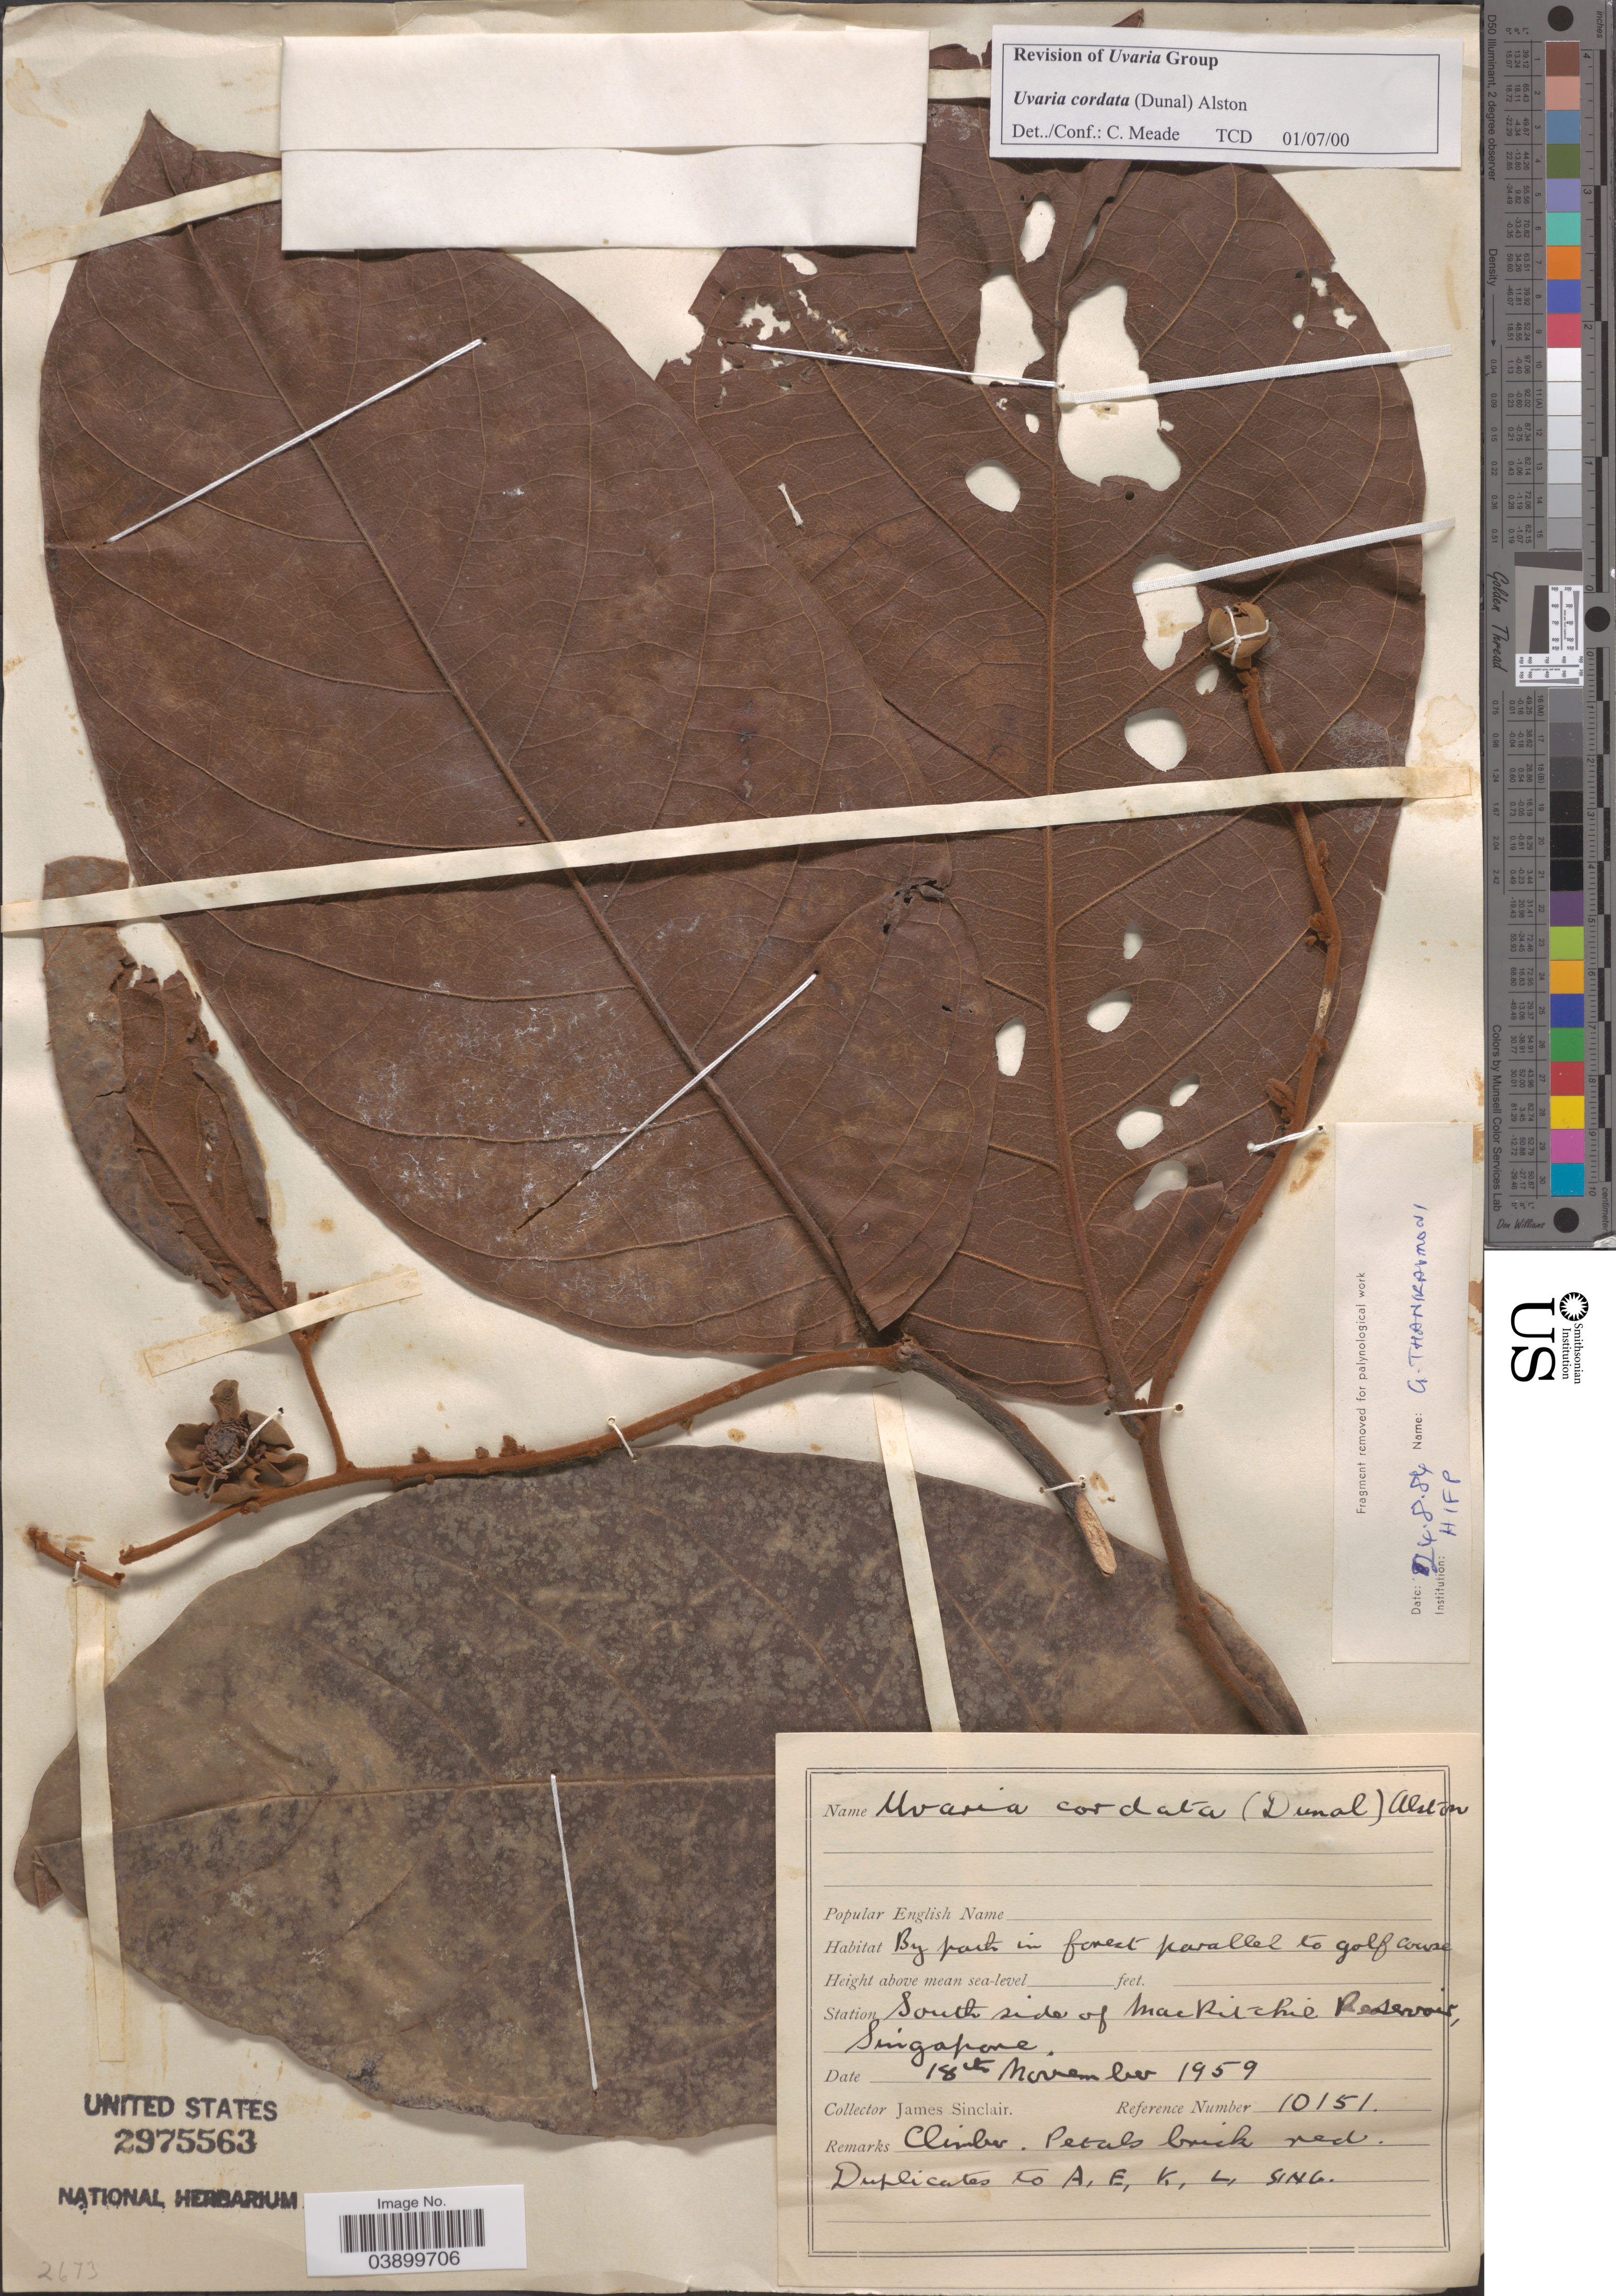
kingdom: Plantae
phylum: Tracheophyta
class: Magnoliopsida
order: Magnoliales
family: Annonaceae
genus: Uvaria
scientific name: Uvaria cordata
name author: (Dunal) Alston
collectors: J. Sinclair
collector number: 10151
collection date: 1959-11-18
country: Singapore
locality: Station South side of Mac Ritchie Reservoir.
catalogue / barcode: US 2975563